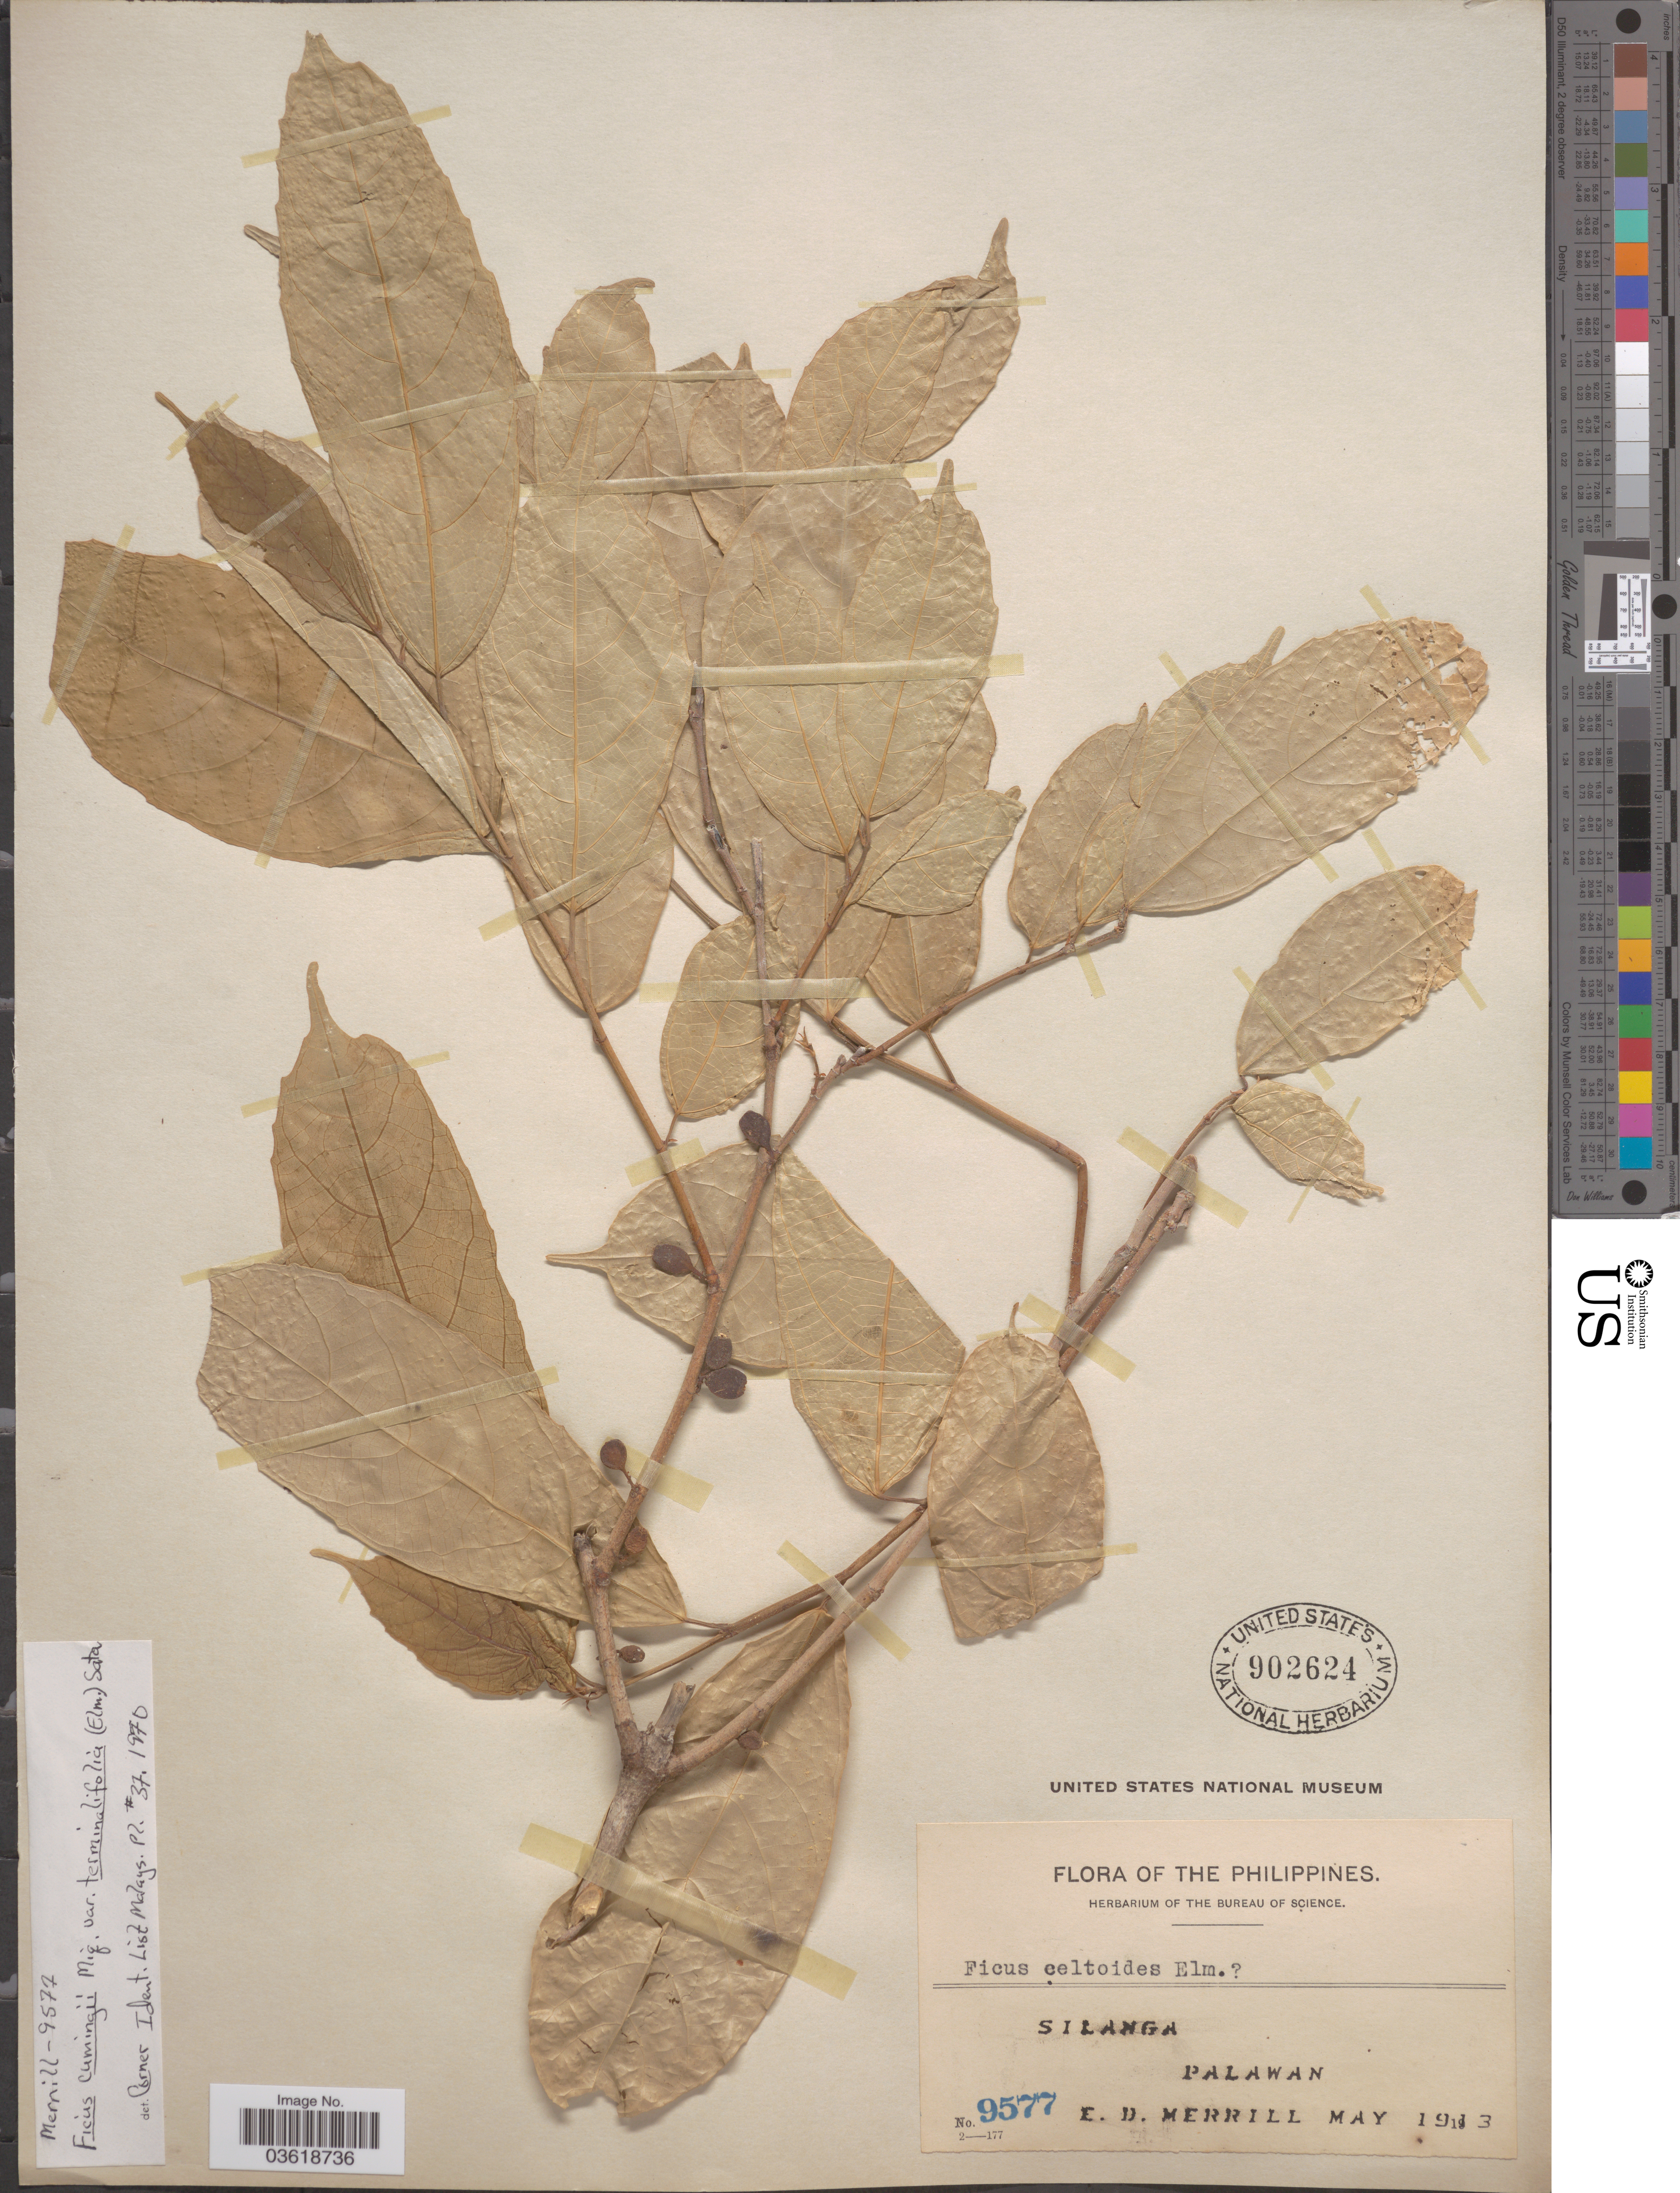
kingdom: Plantae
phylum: Tracheophyta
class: Magnoliopsida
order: Rosales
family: Moraceae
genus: Ficus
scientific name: Ficus terminalifolia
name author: Elmer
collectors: E. D. Merrill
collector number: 9577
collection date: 1913-05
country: Philippines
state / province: Mimaropa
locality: Silanga. Palawan.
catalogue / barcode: US 902624